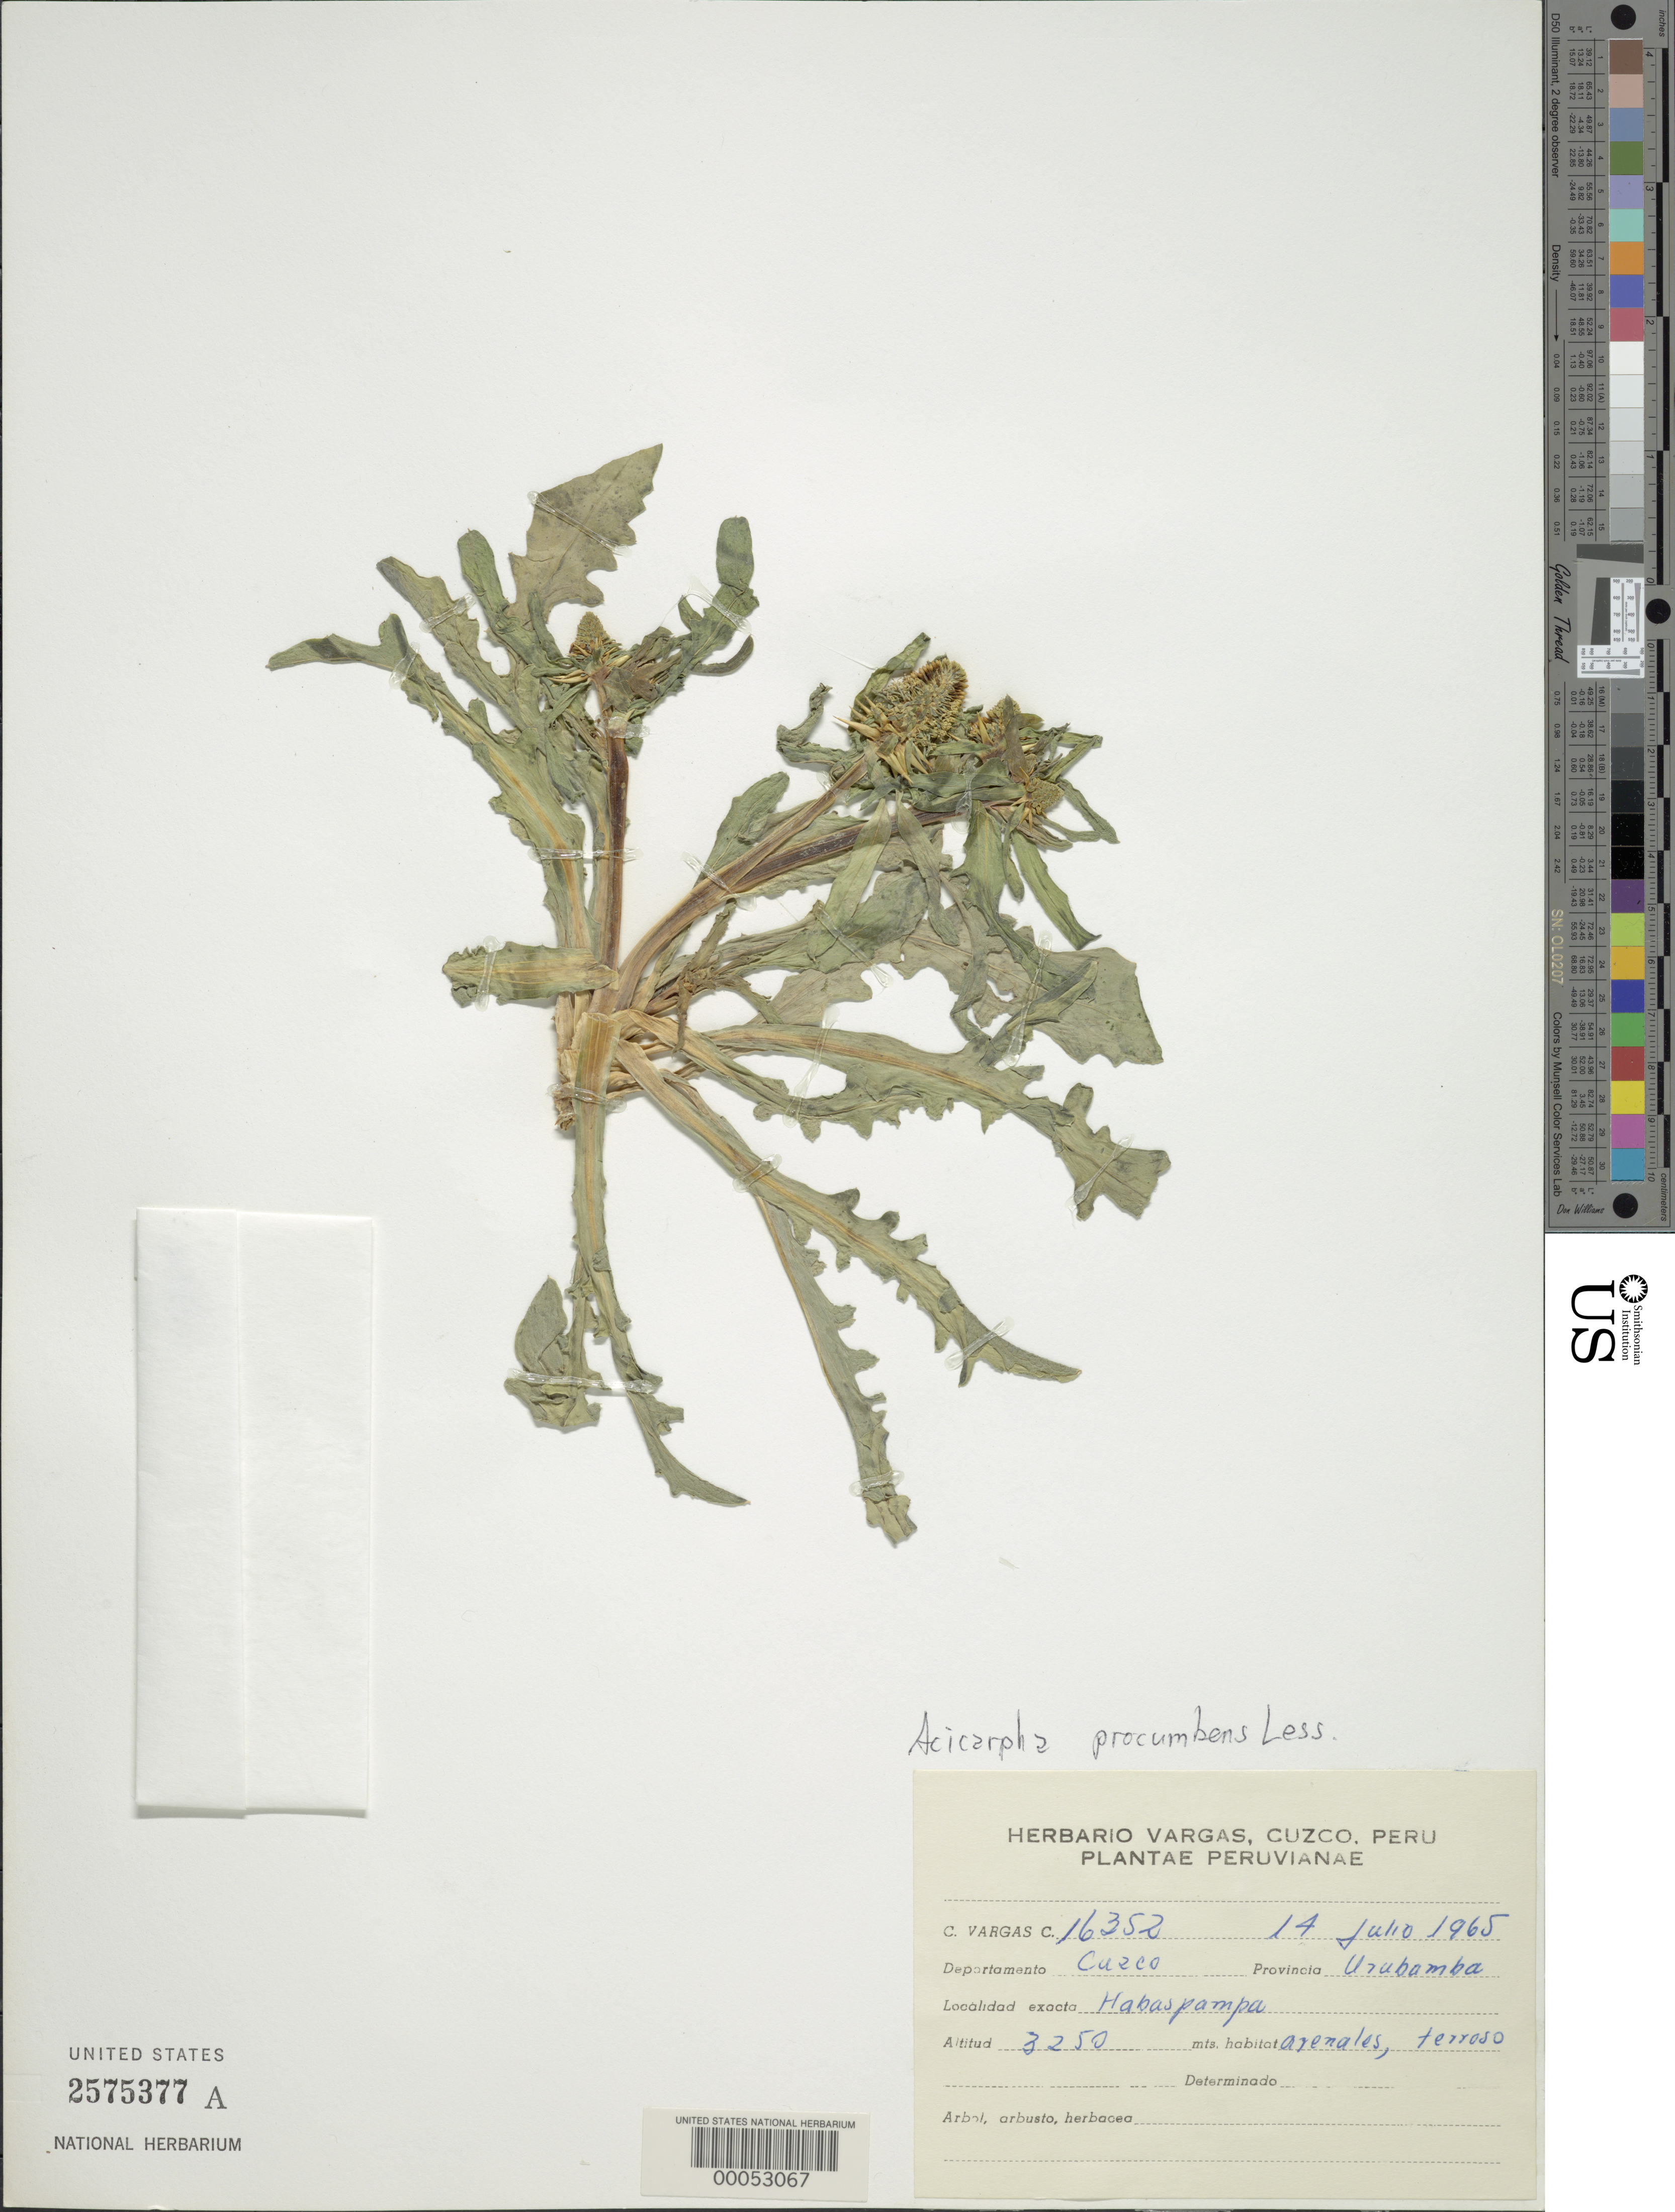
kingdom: Plantae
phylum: Tracheophyta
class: Magnoliopsida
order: Asterales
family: Calyceraceae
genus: Acicarpha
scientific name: Acicarpha procumbens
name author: Less.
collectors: C. Vargas Calderón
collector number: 16352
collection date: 1965-07-14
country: Peru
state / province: Cusco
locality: Departamento Cuzco. Provincia Urubamba. Habaspampa.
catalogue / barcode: US 2575377A